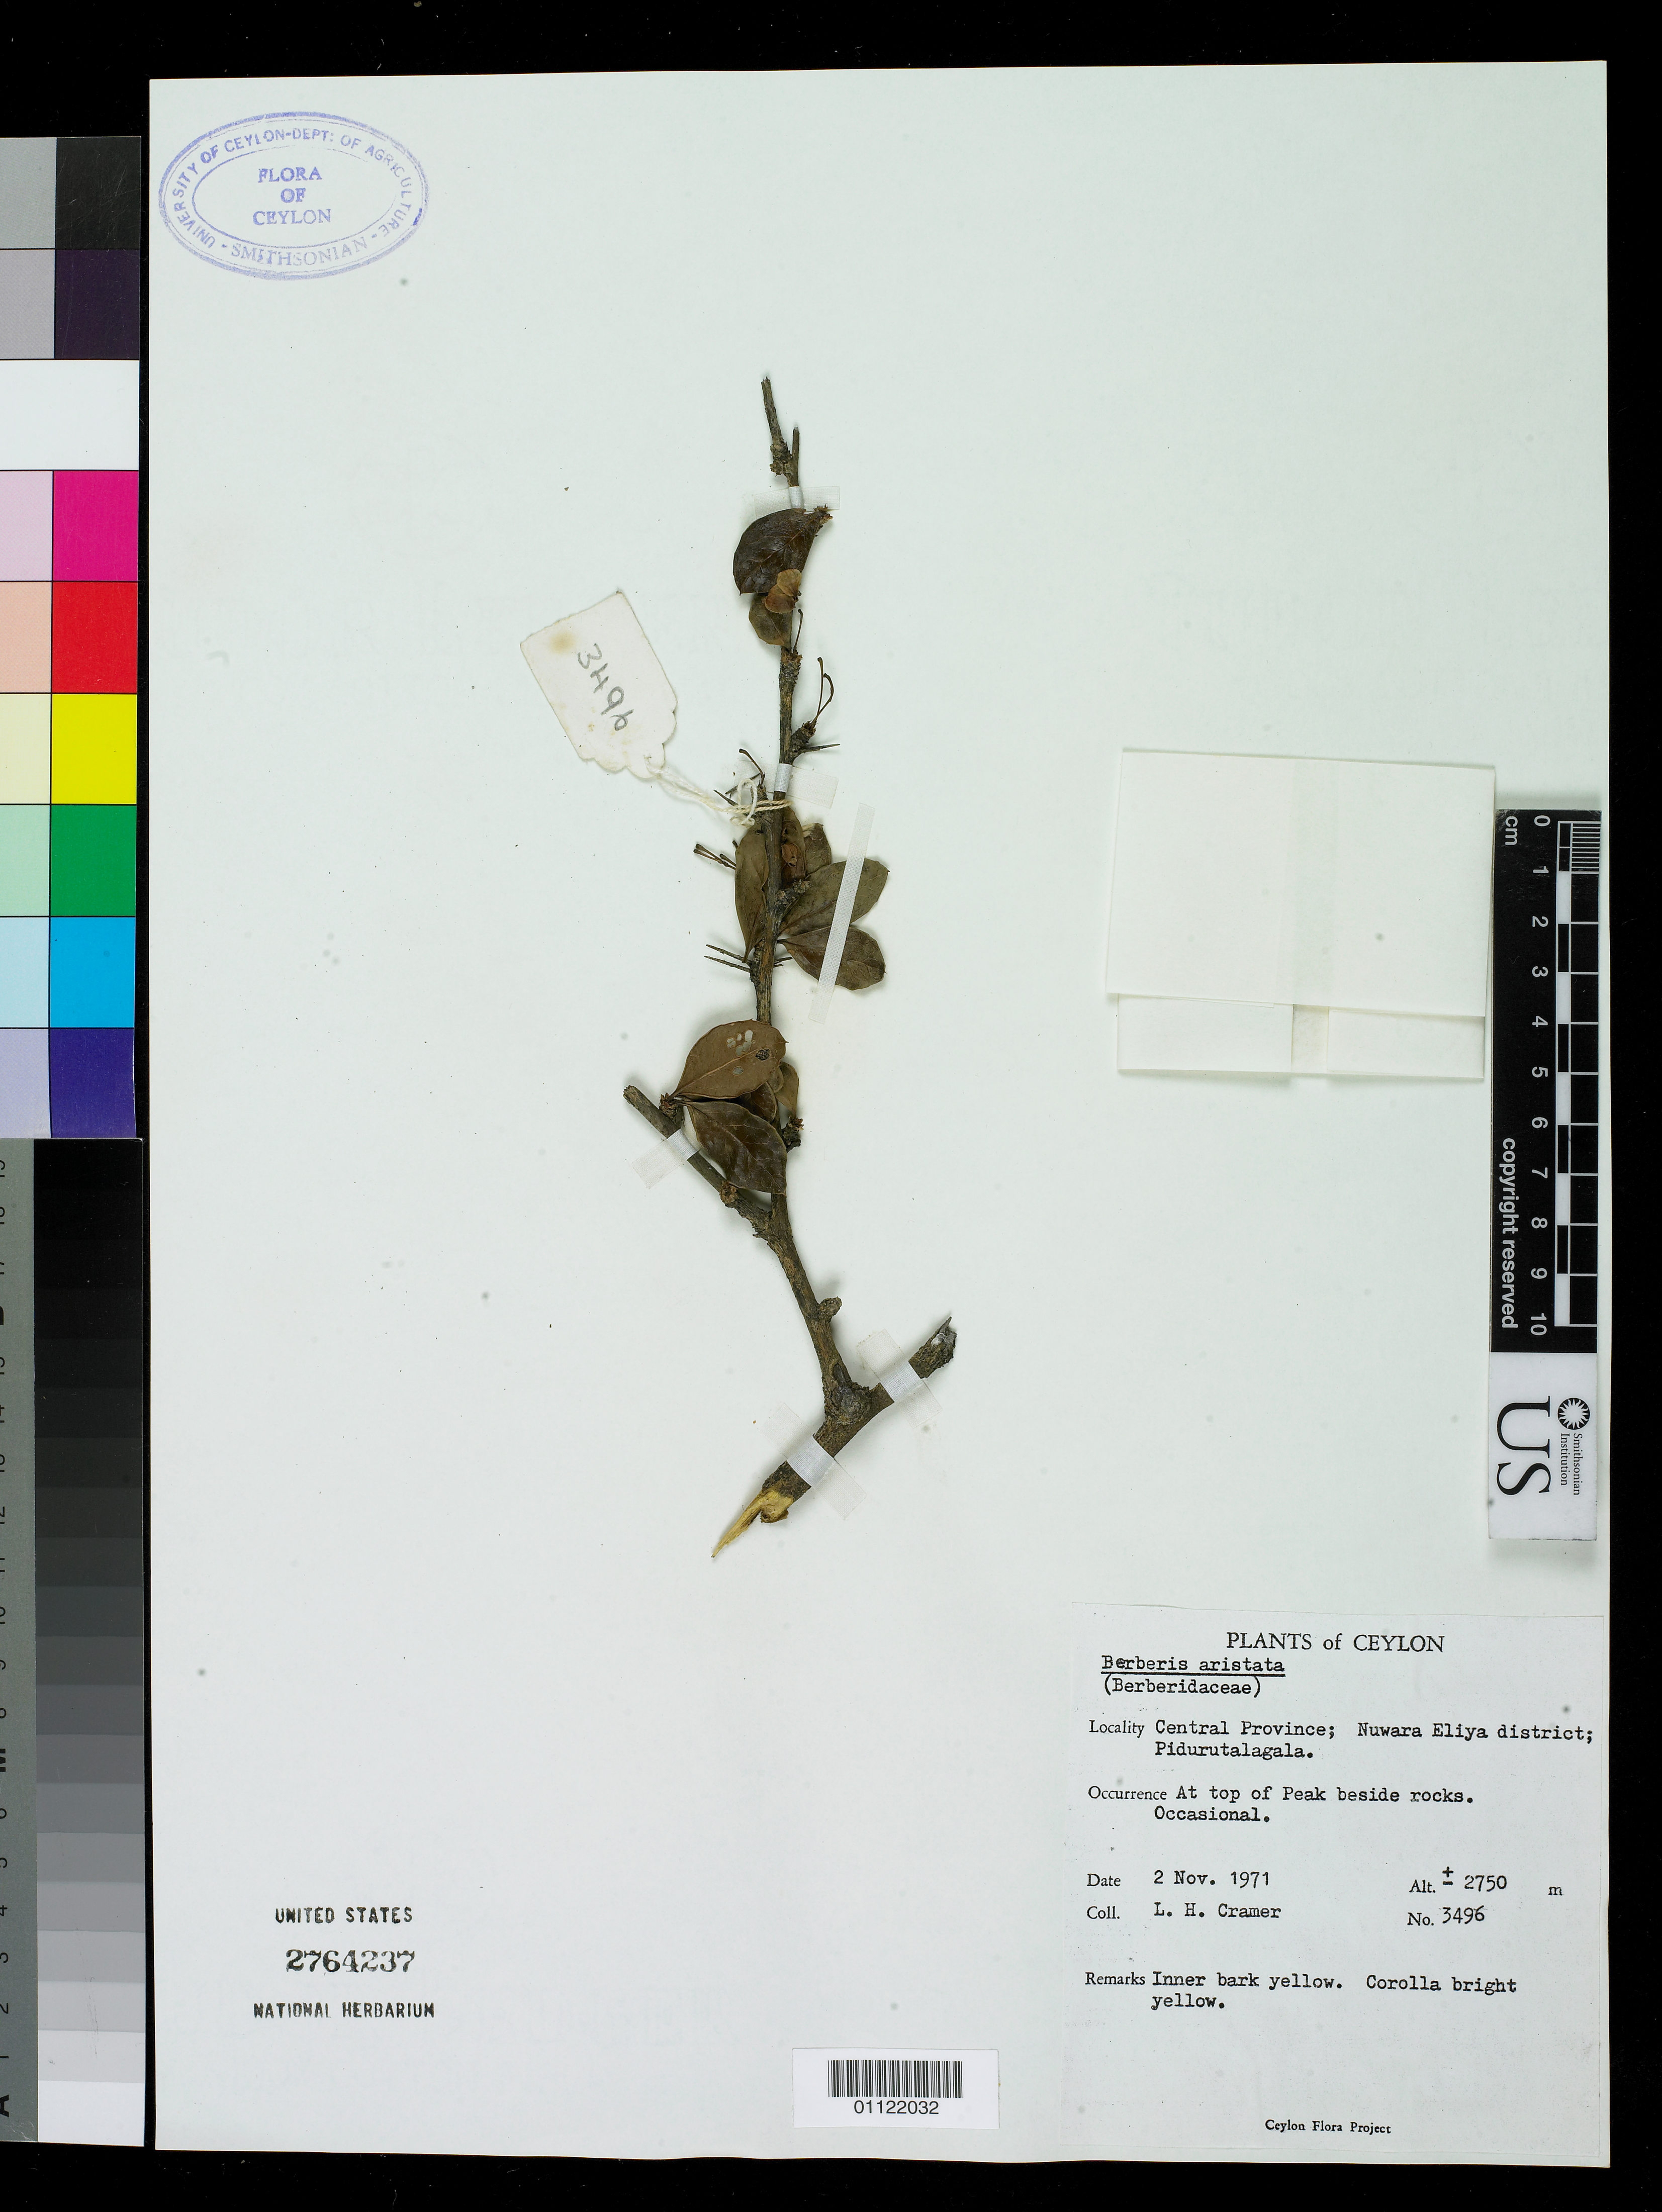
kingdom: Plantae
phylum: Tracheophyta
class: Magnoliopsida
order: Ranunculales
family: Berberidaceae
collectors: L. H. Cramer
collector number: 3496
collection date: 1971-11-02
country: Sri Lanka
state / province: Central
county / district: Nuwara Eliya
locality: Pidurutalagala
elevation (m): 2750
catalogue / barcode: US 2764237